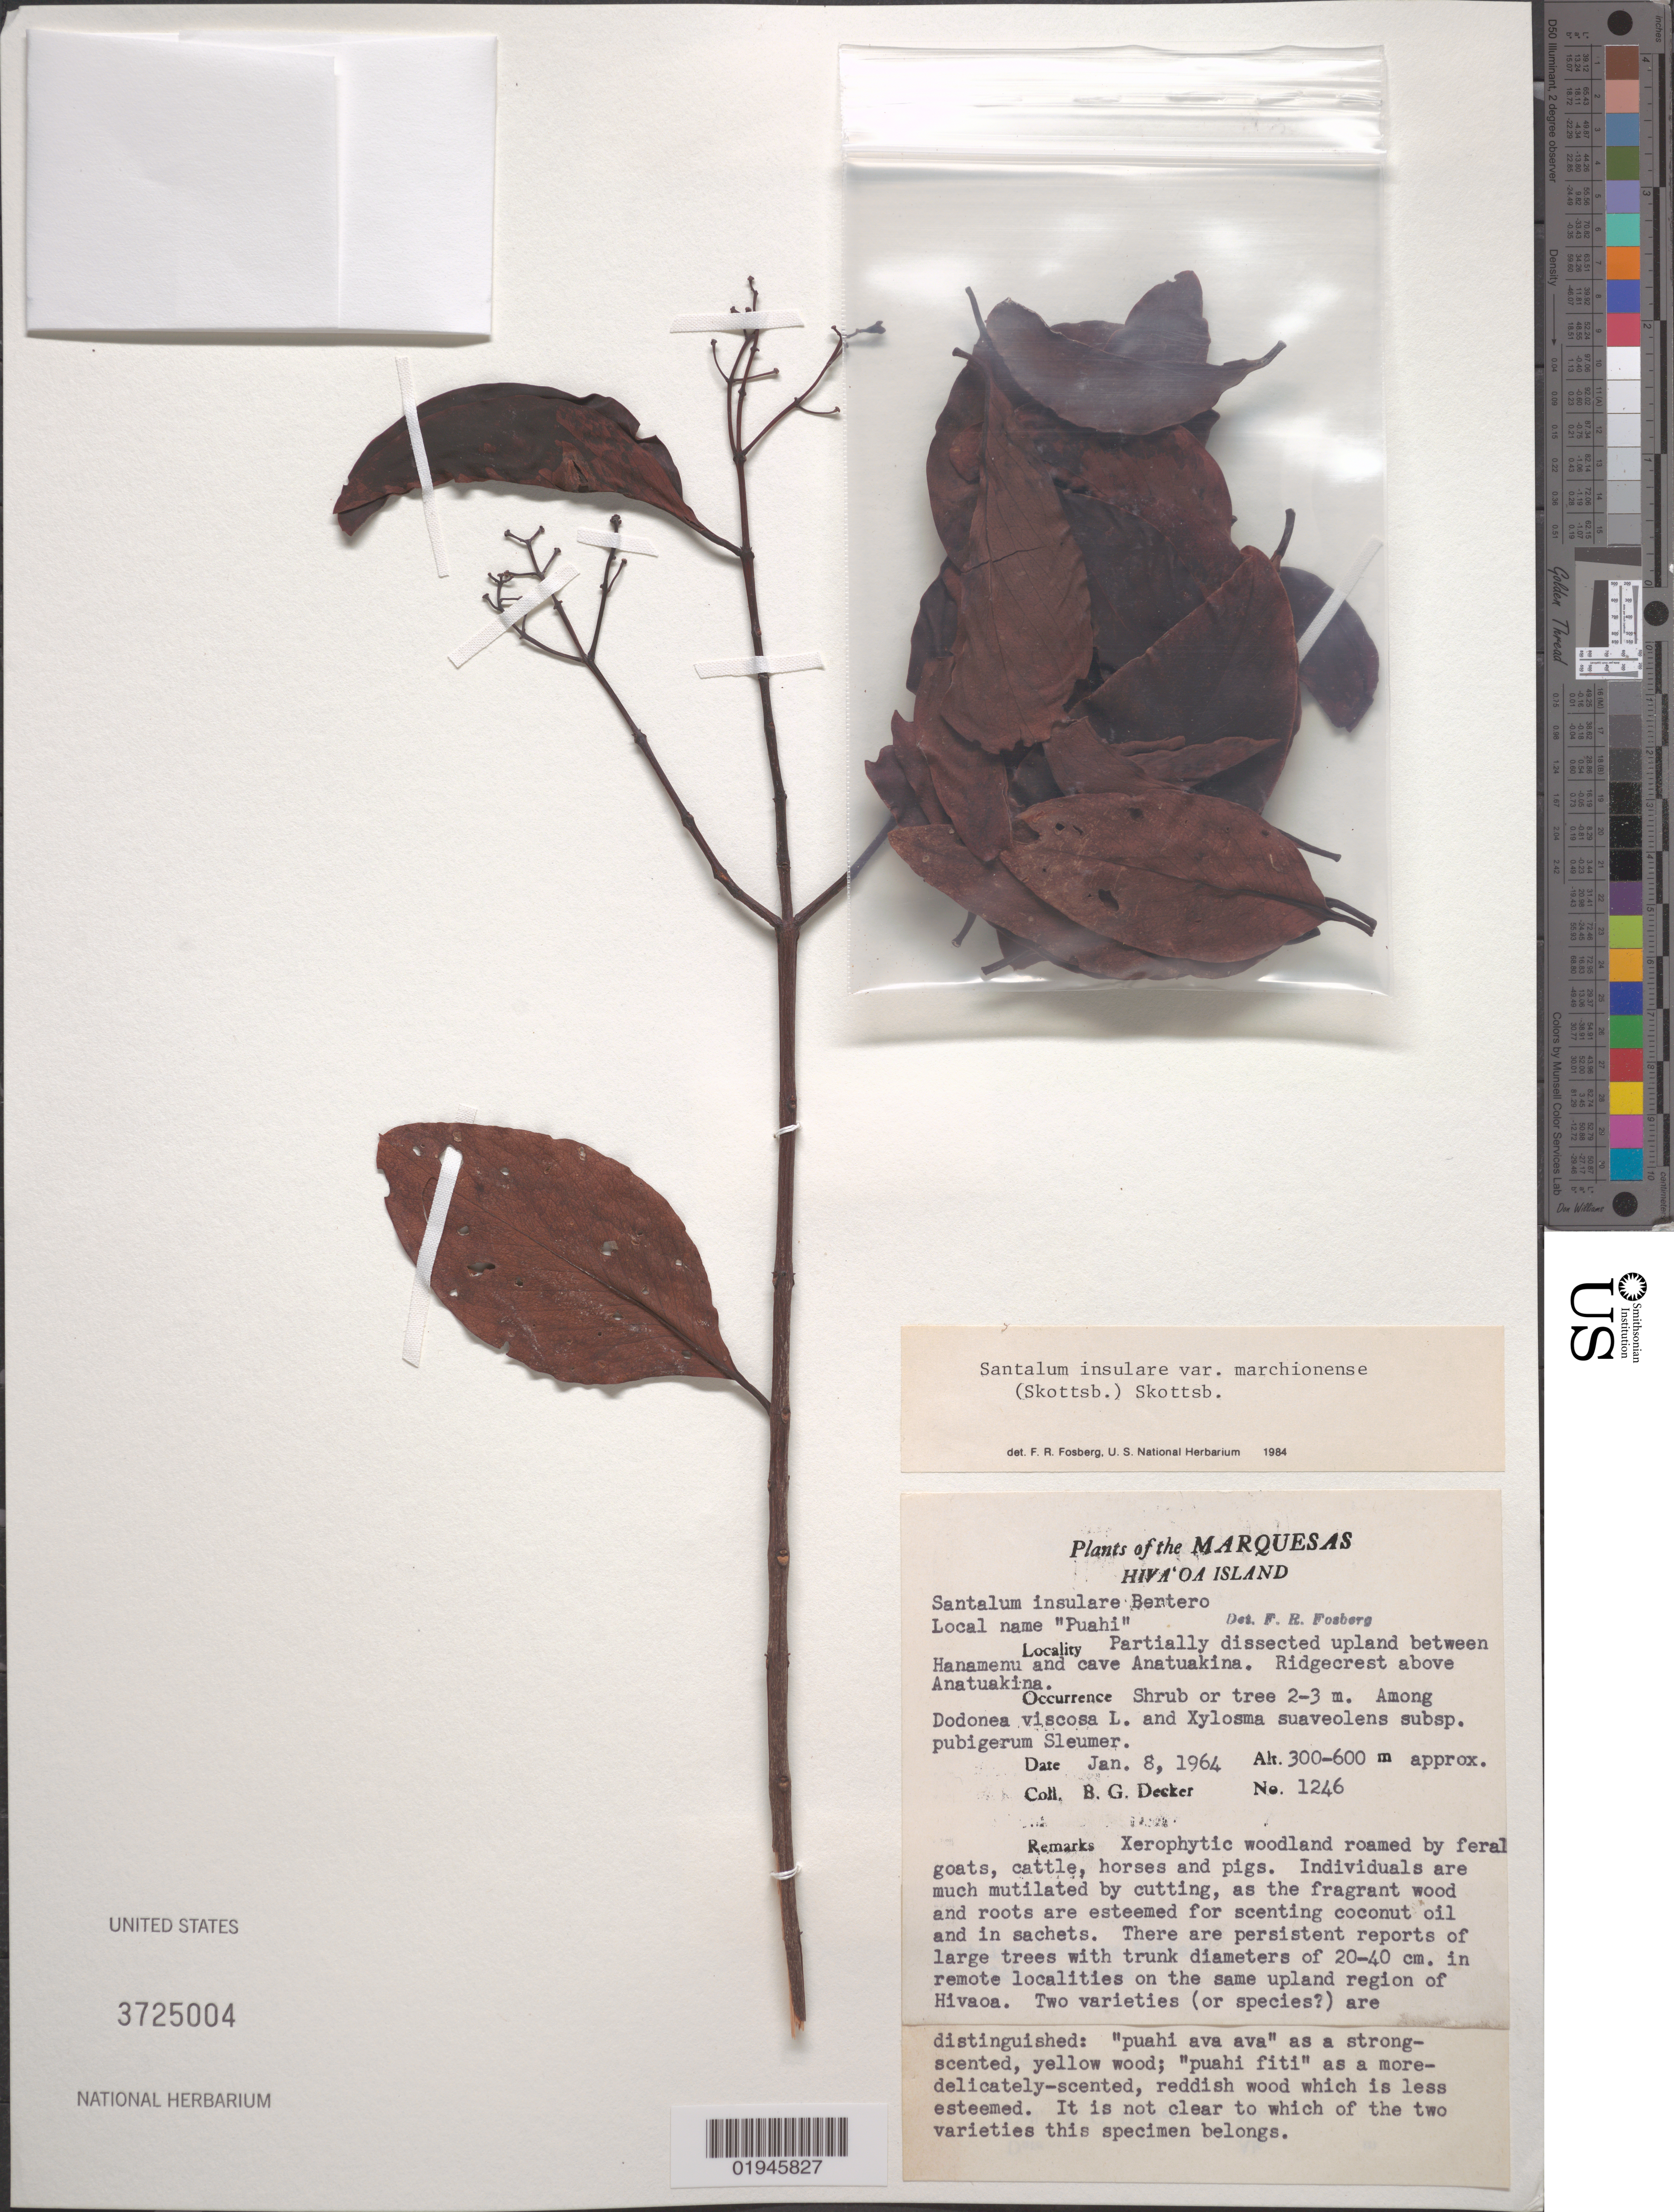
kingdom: Plantae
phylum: Tracheophyta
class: Magnoliopsida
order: Santalales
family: Santalaceae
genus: Santalum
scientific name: Santalum insulare var. marchionense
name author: (Skottsb.) Skottsb.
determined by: Fosberg, F. R.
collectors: B. G. Decker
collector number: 1246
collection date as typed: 8 January 1964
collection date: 1964-01-08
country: French Polynesia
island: Hiva Oa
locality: partially dissected upland between Hanamenu and cave Anatuakina, ridge crest above Anatuakina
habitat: Xerophytic woodland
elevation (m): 300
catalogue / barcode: US 3725004